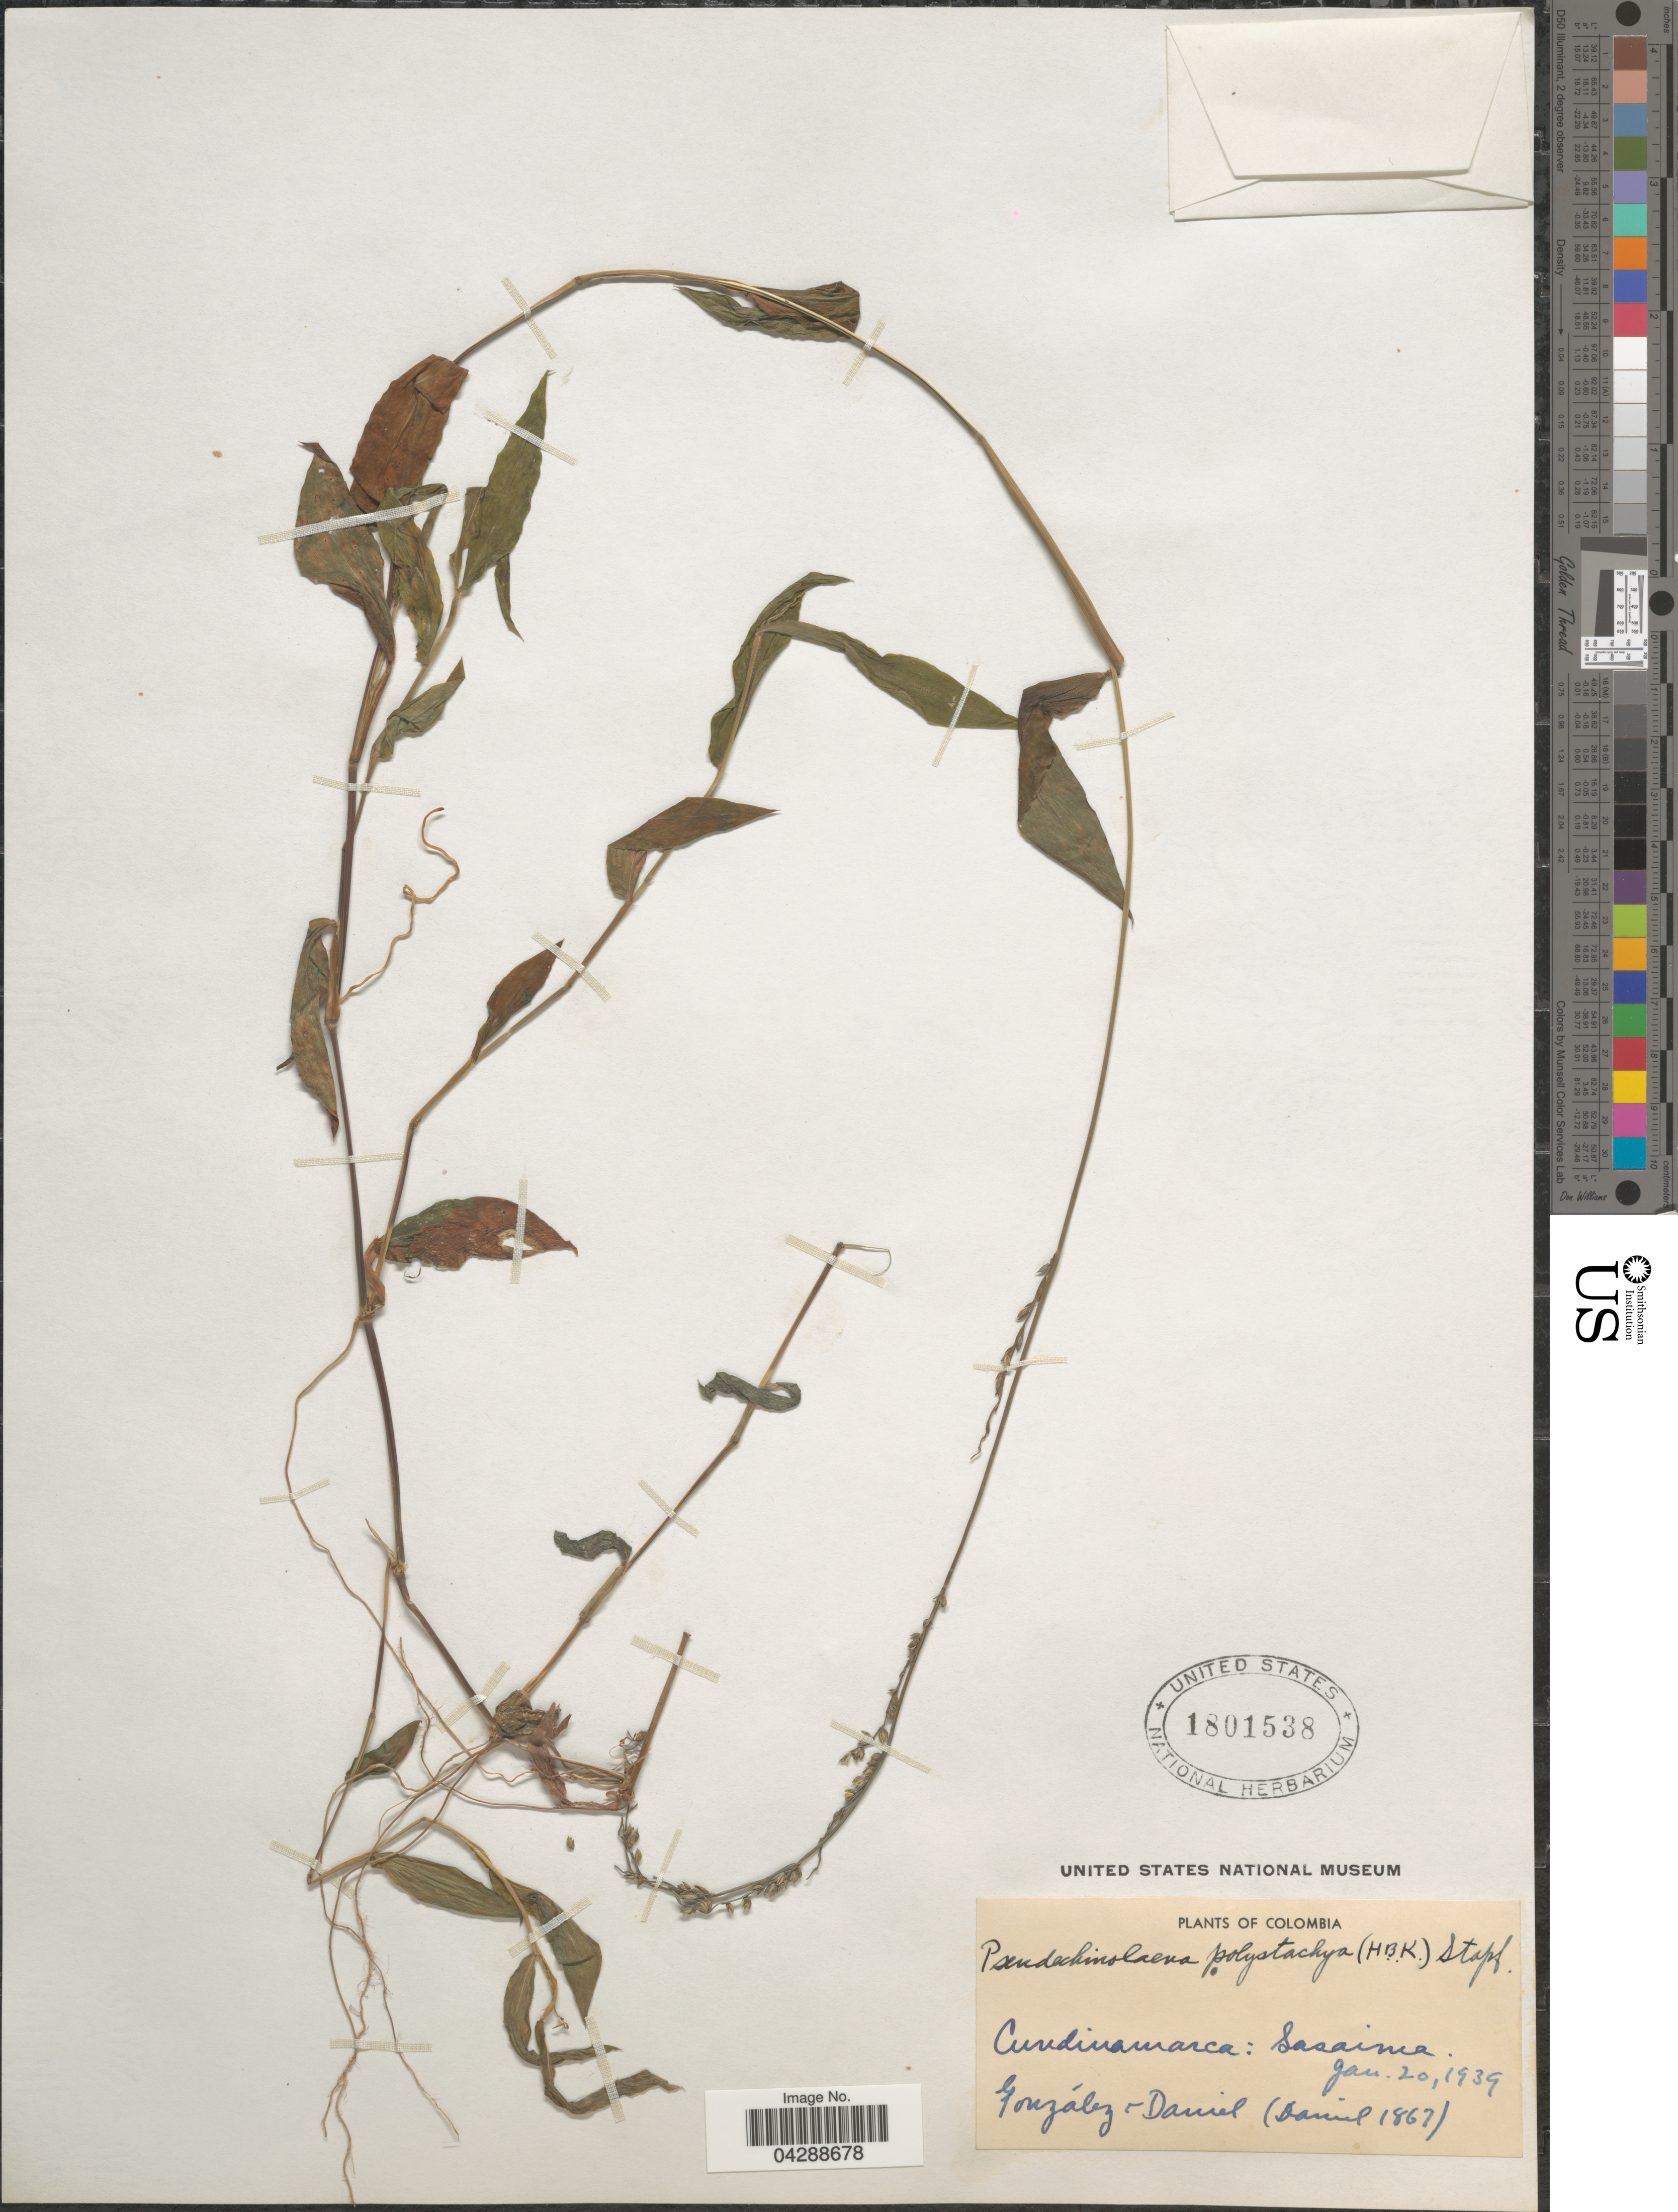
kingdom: Plantae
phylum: Tracheophyta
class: Liliopsida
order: Poales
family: Poaceae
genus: Pseudechinolaena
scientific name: Pseudechinolaena polystachya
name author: (Kunth) Stapf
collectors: -. González & -. Daniel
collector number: Daniel1867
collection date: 1939-01-20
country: Colombia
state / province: Cundinamarca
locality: Sasaima.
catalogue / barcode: US 1801538